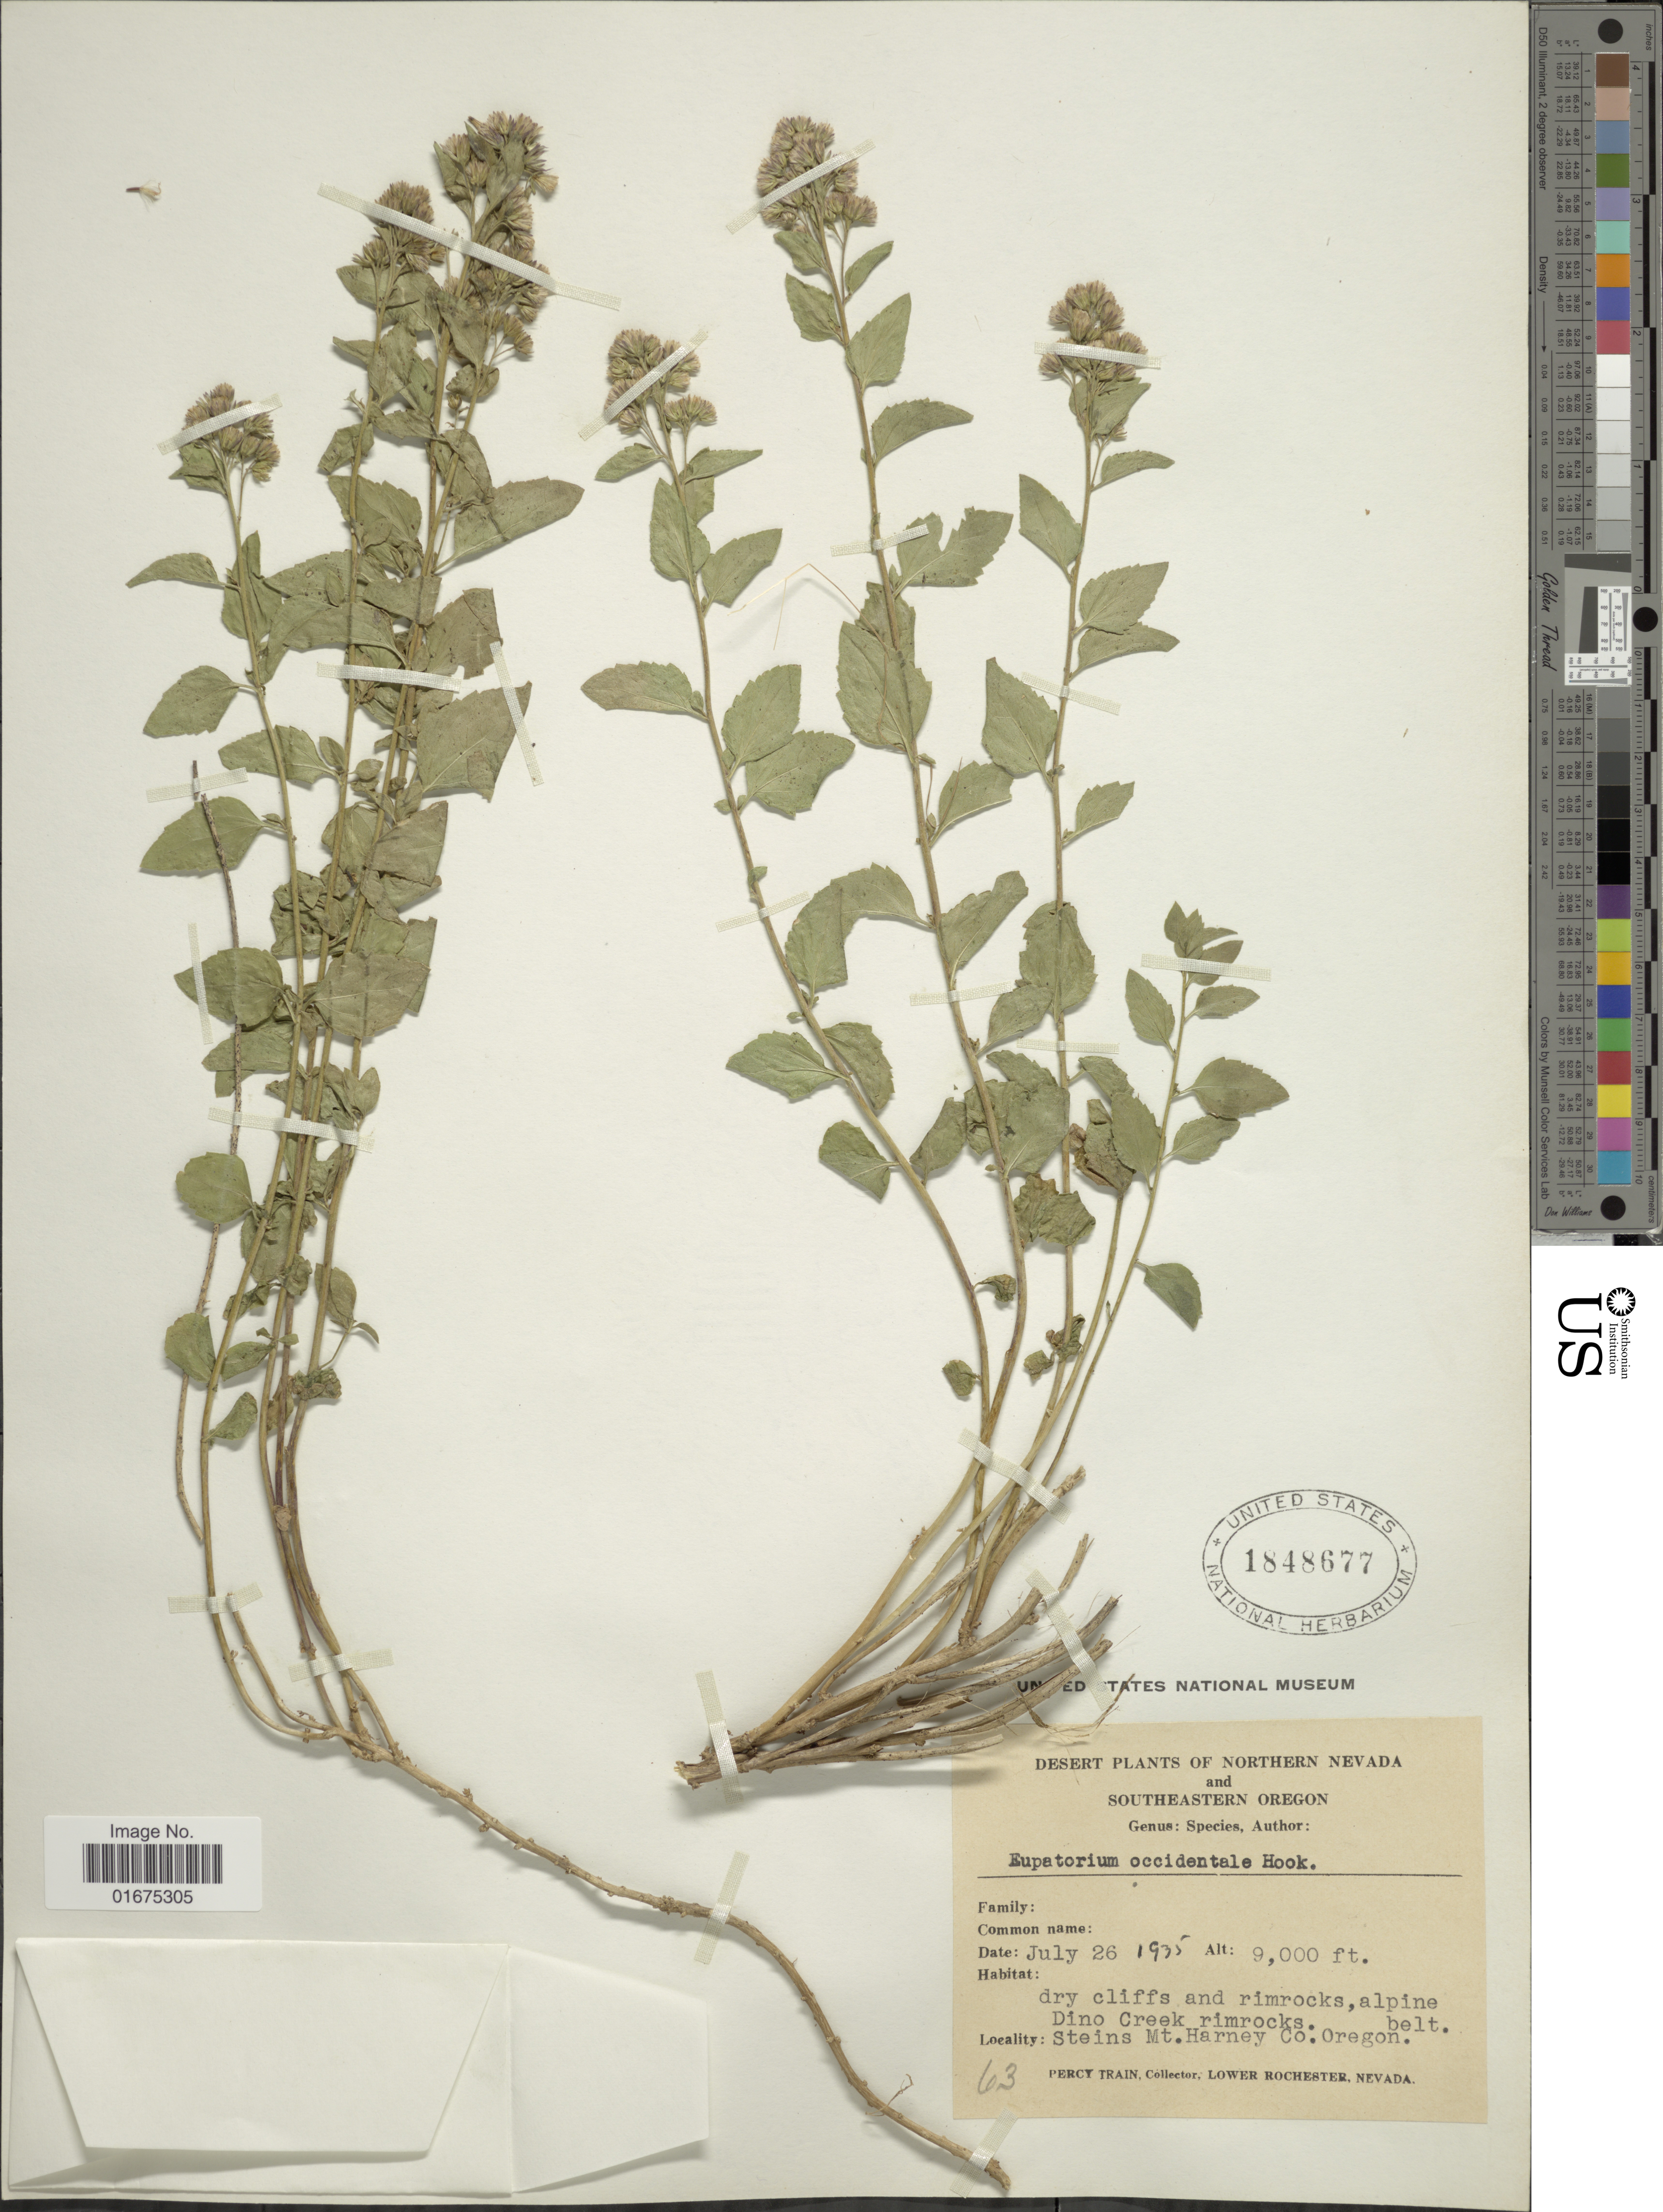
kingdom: Plantae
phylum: Tracheophyta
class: Magnoliopsida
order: Asterales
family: Asteraceae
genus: Ageratina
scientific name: Ageratina occidentalis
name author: (Hook.) R.M. King & H. Rob.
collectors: P. Train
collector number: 63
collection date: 1935-07-26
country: United States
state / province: Oregon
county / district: Harney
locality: Northern Nevada and Southeastern Oregon, dry cliffs and rimrocks, alpine Dino Creek rimrocks, Steins Mt. Harney Co.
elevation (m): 2743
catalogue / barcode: US 1848677